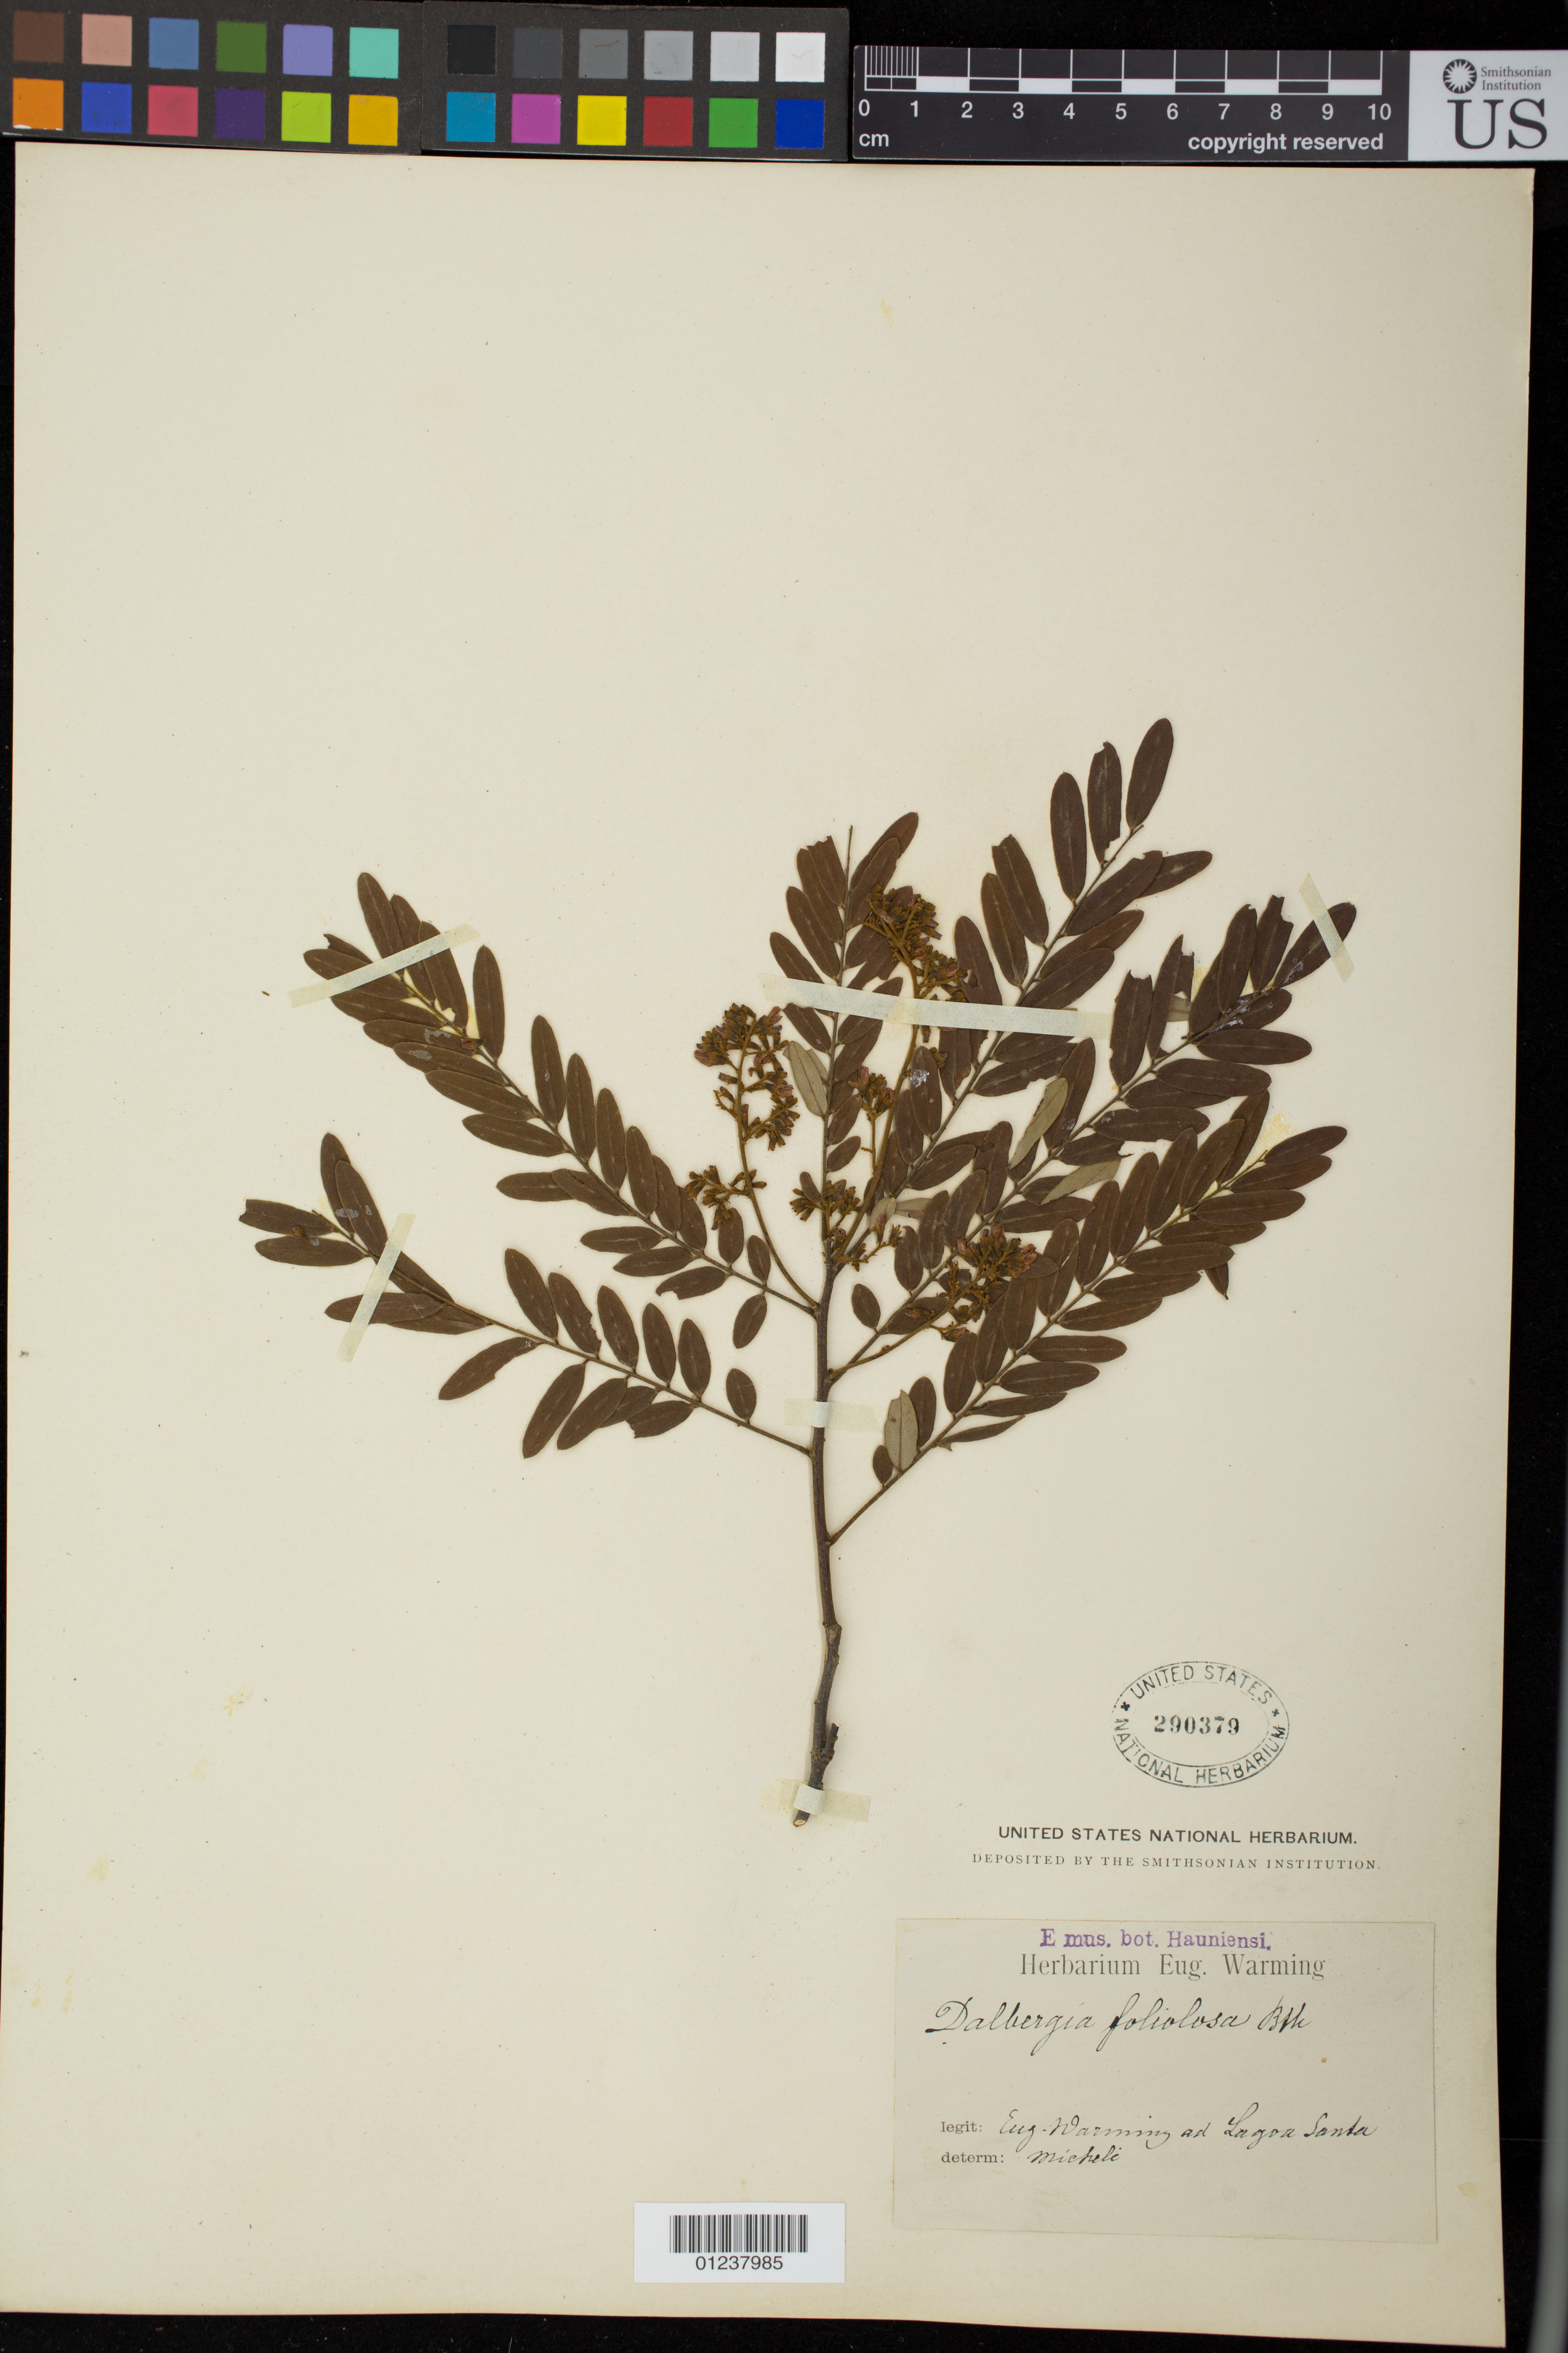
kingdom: Plantae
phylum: Tracheophyta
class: Magnoliopsida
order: Fabales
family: Fabaceae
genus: Dalbergia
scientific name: Dalbergia foliosa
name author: (Benth.) A.M. Carvalho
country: Brazil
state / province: Minas Gerais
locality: Lagoa Santa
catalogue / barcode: US 290379